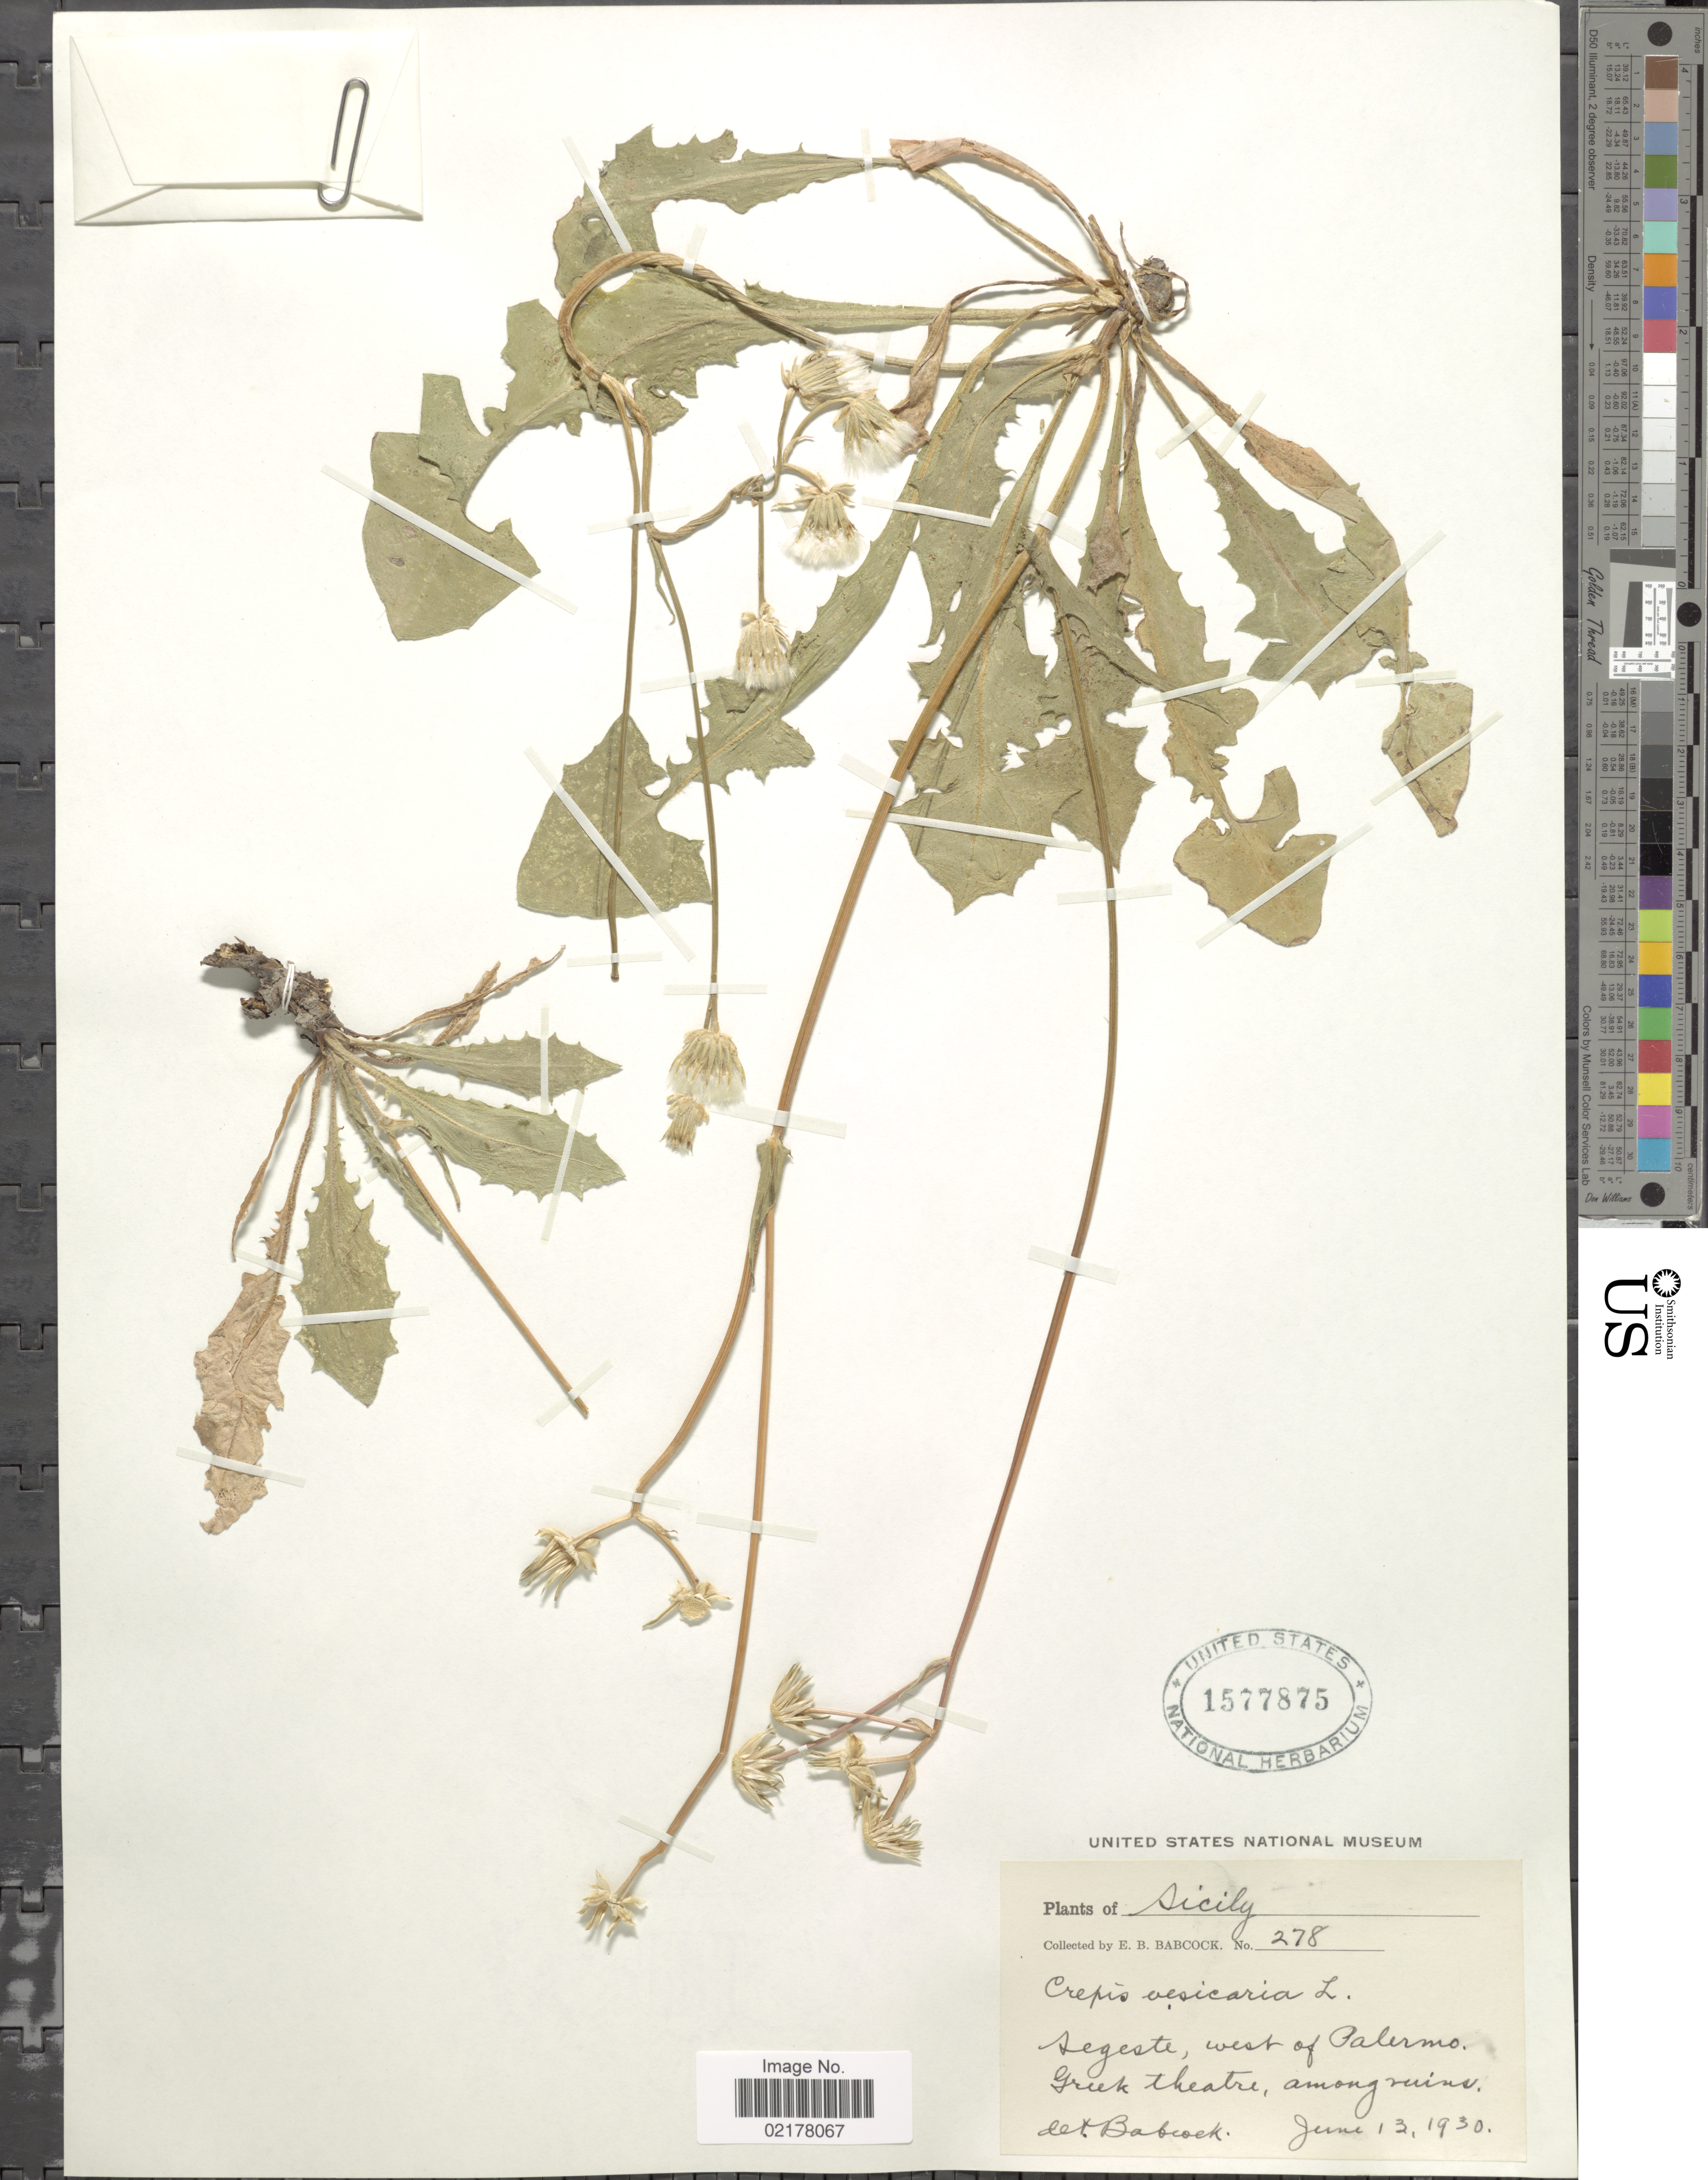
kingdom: Plantae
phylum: Tracheophyta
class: Magnoliopsida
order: Asterales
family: Asteraceae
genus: Crepis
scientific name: Crepis vesicaria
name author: L.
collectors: E. B. Babcock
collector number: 278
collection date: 1930-06-13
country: Italy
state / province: Siciliana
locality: Sicily. Segeste [interpreted], west of Palermo. Greek theatre, among ruins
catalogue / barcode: US 1577875